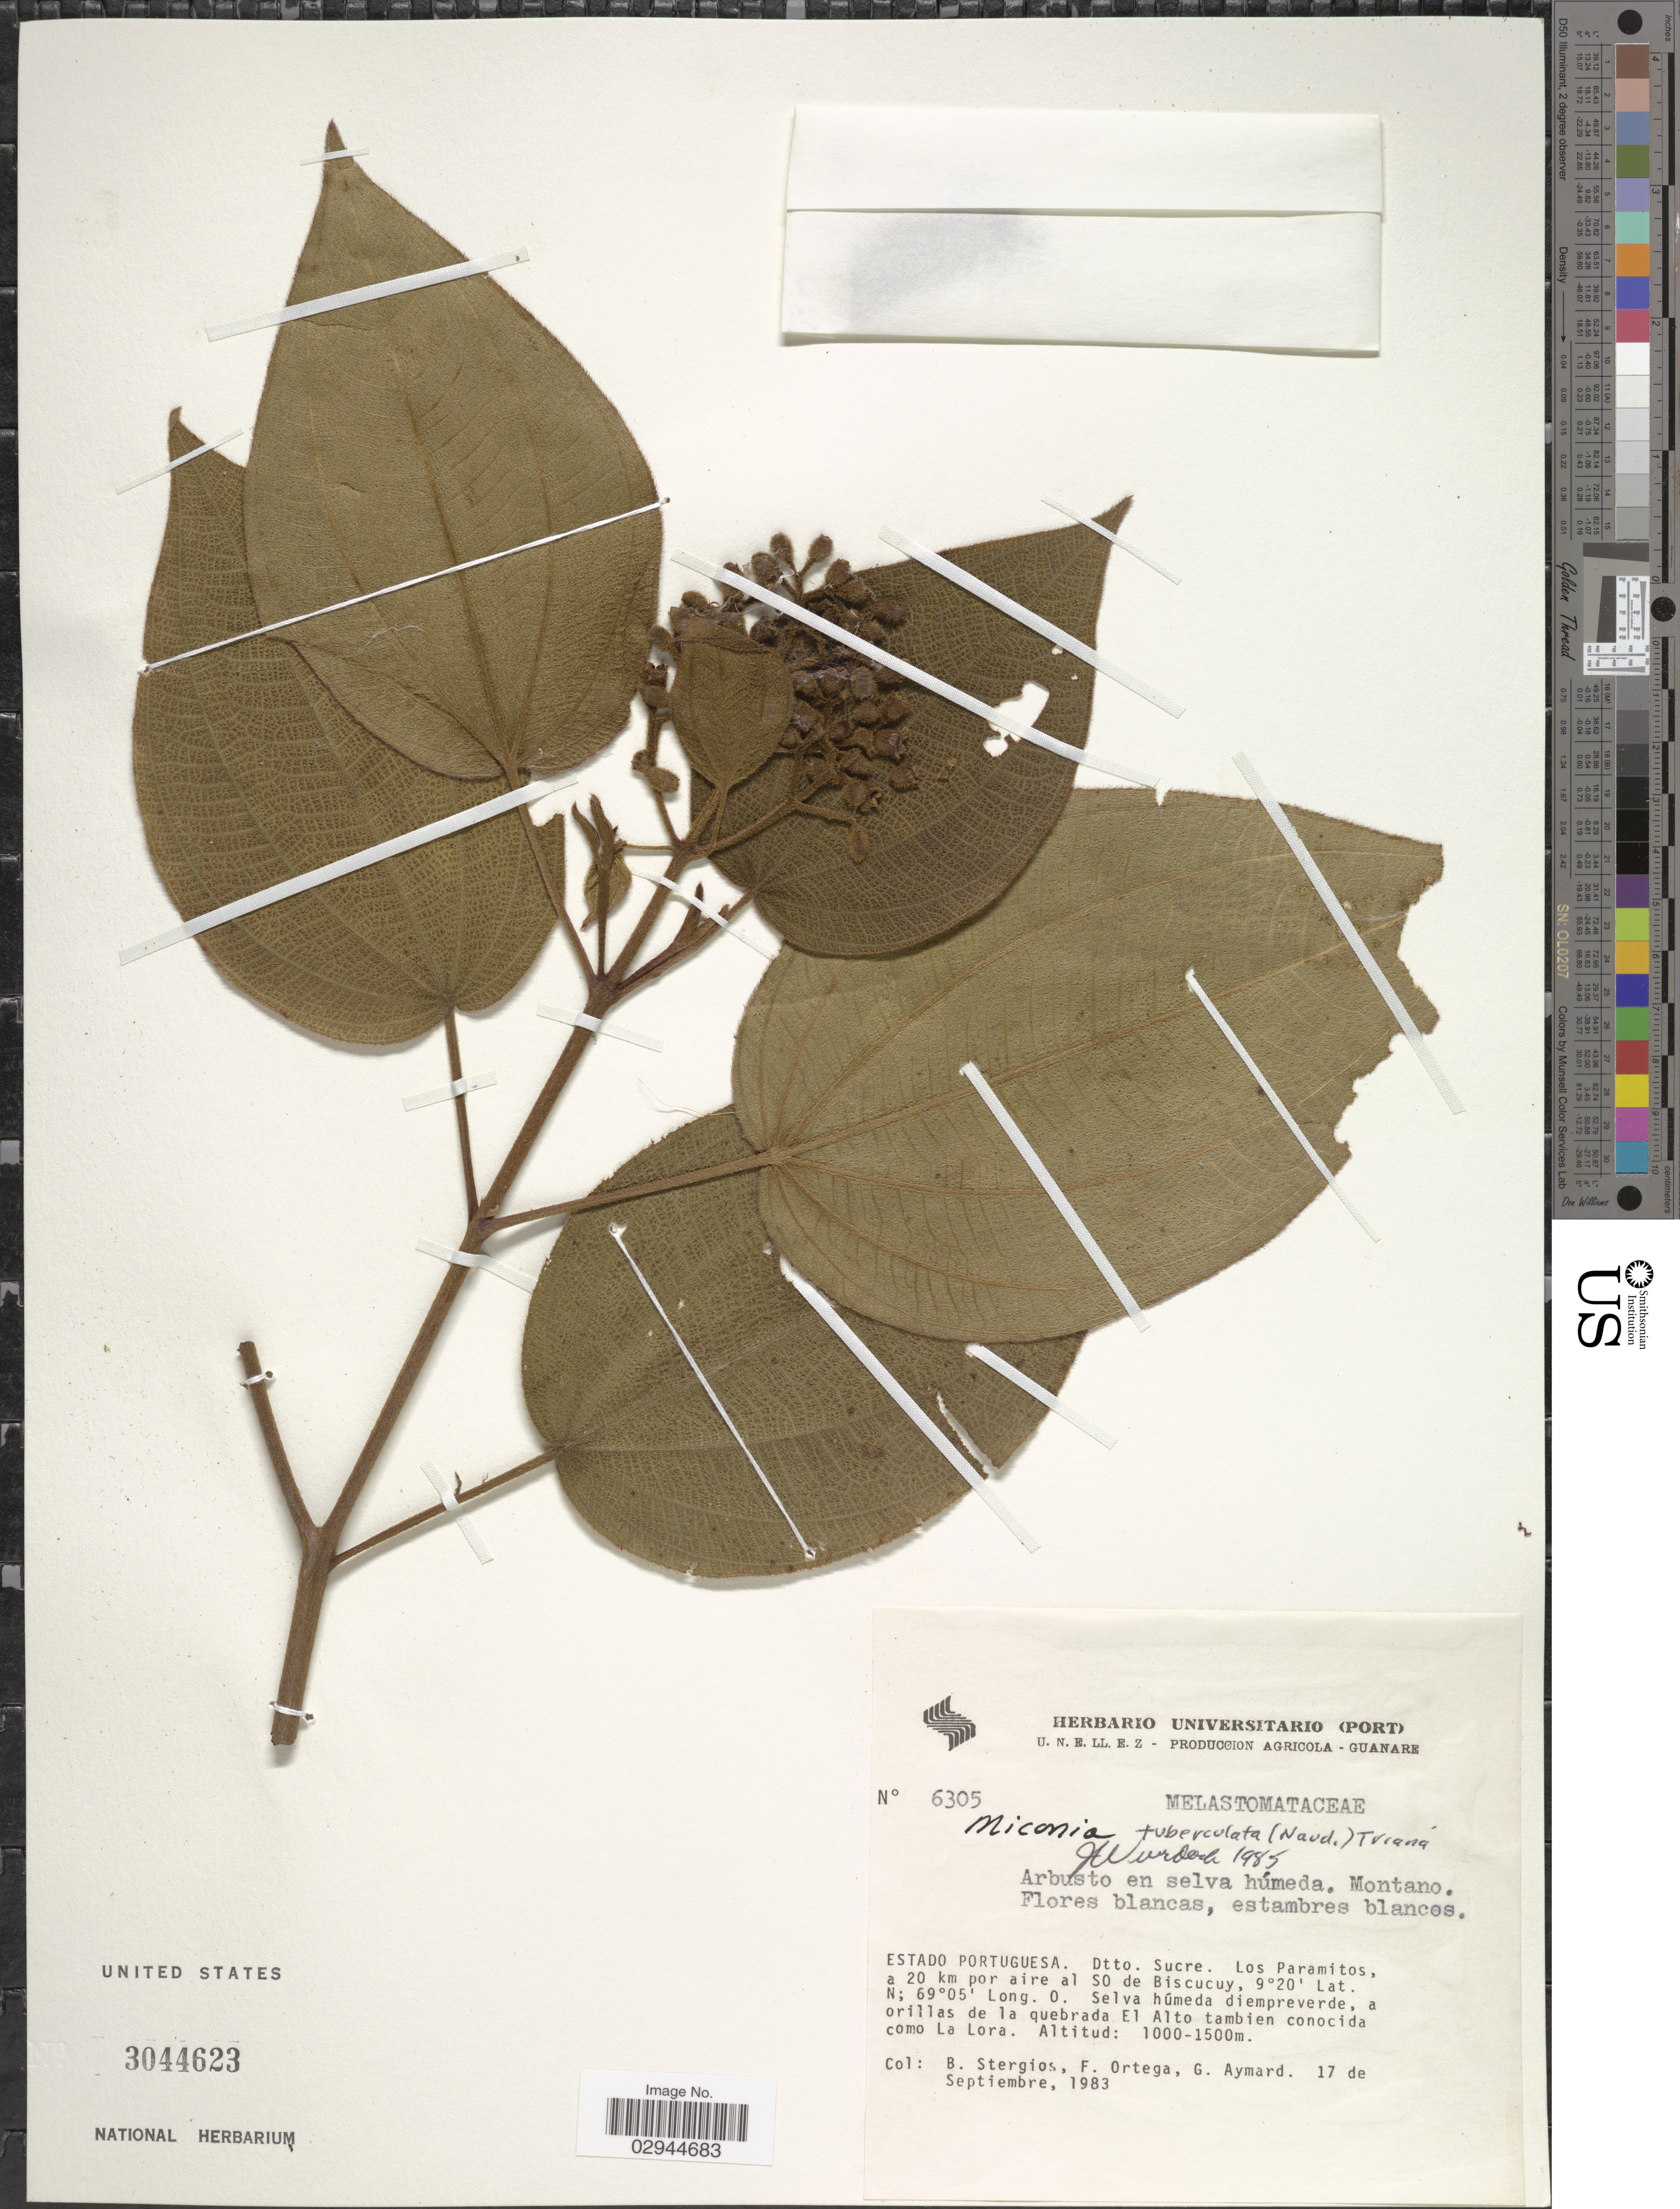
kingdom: Plantae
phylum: Tracheophyta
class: Magnoliopsida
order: Myrtales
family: Melastomataceae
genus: Miconia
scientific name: Miconia tuberculata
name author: (Naudin) Triana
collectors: B. G. Stergios, F. J. Ortega & G. A. Aymard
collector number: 6305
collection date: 1983-09-17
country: Venezuela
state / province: Portuguesa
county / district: Sucre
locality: Los Paramitos, a 20 km por aire al SO de Biscucuy, a orillas de la quebrada El Alto tambien conocida como La Lora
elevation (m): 1000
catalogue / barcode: US 3044623